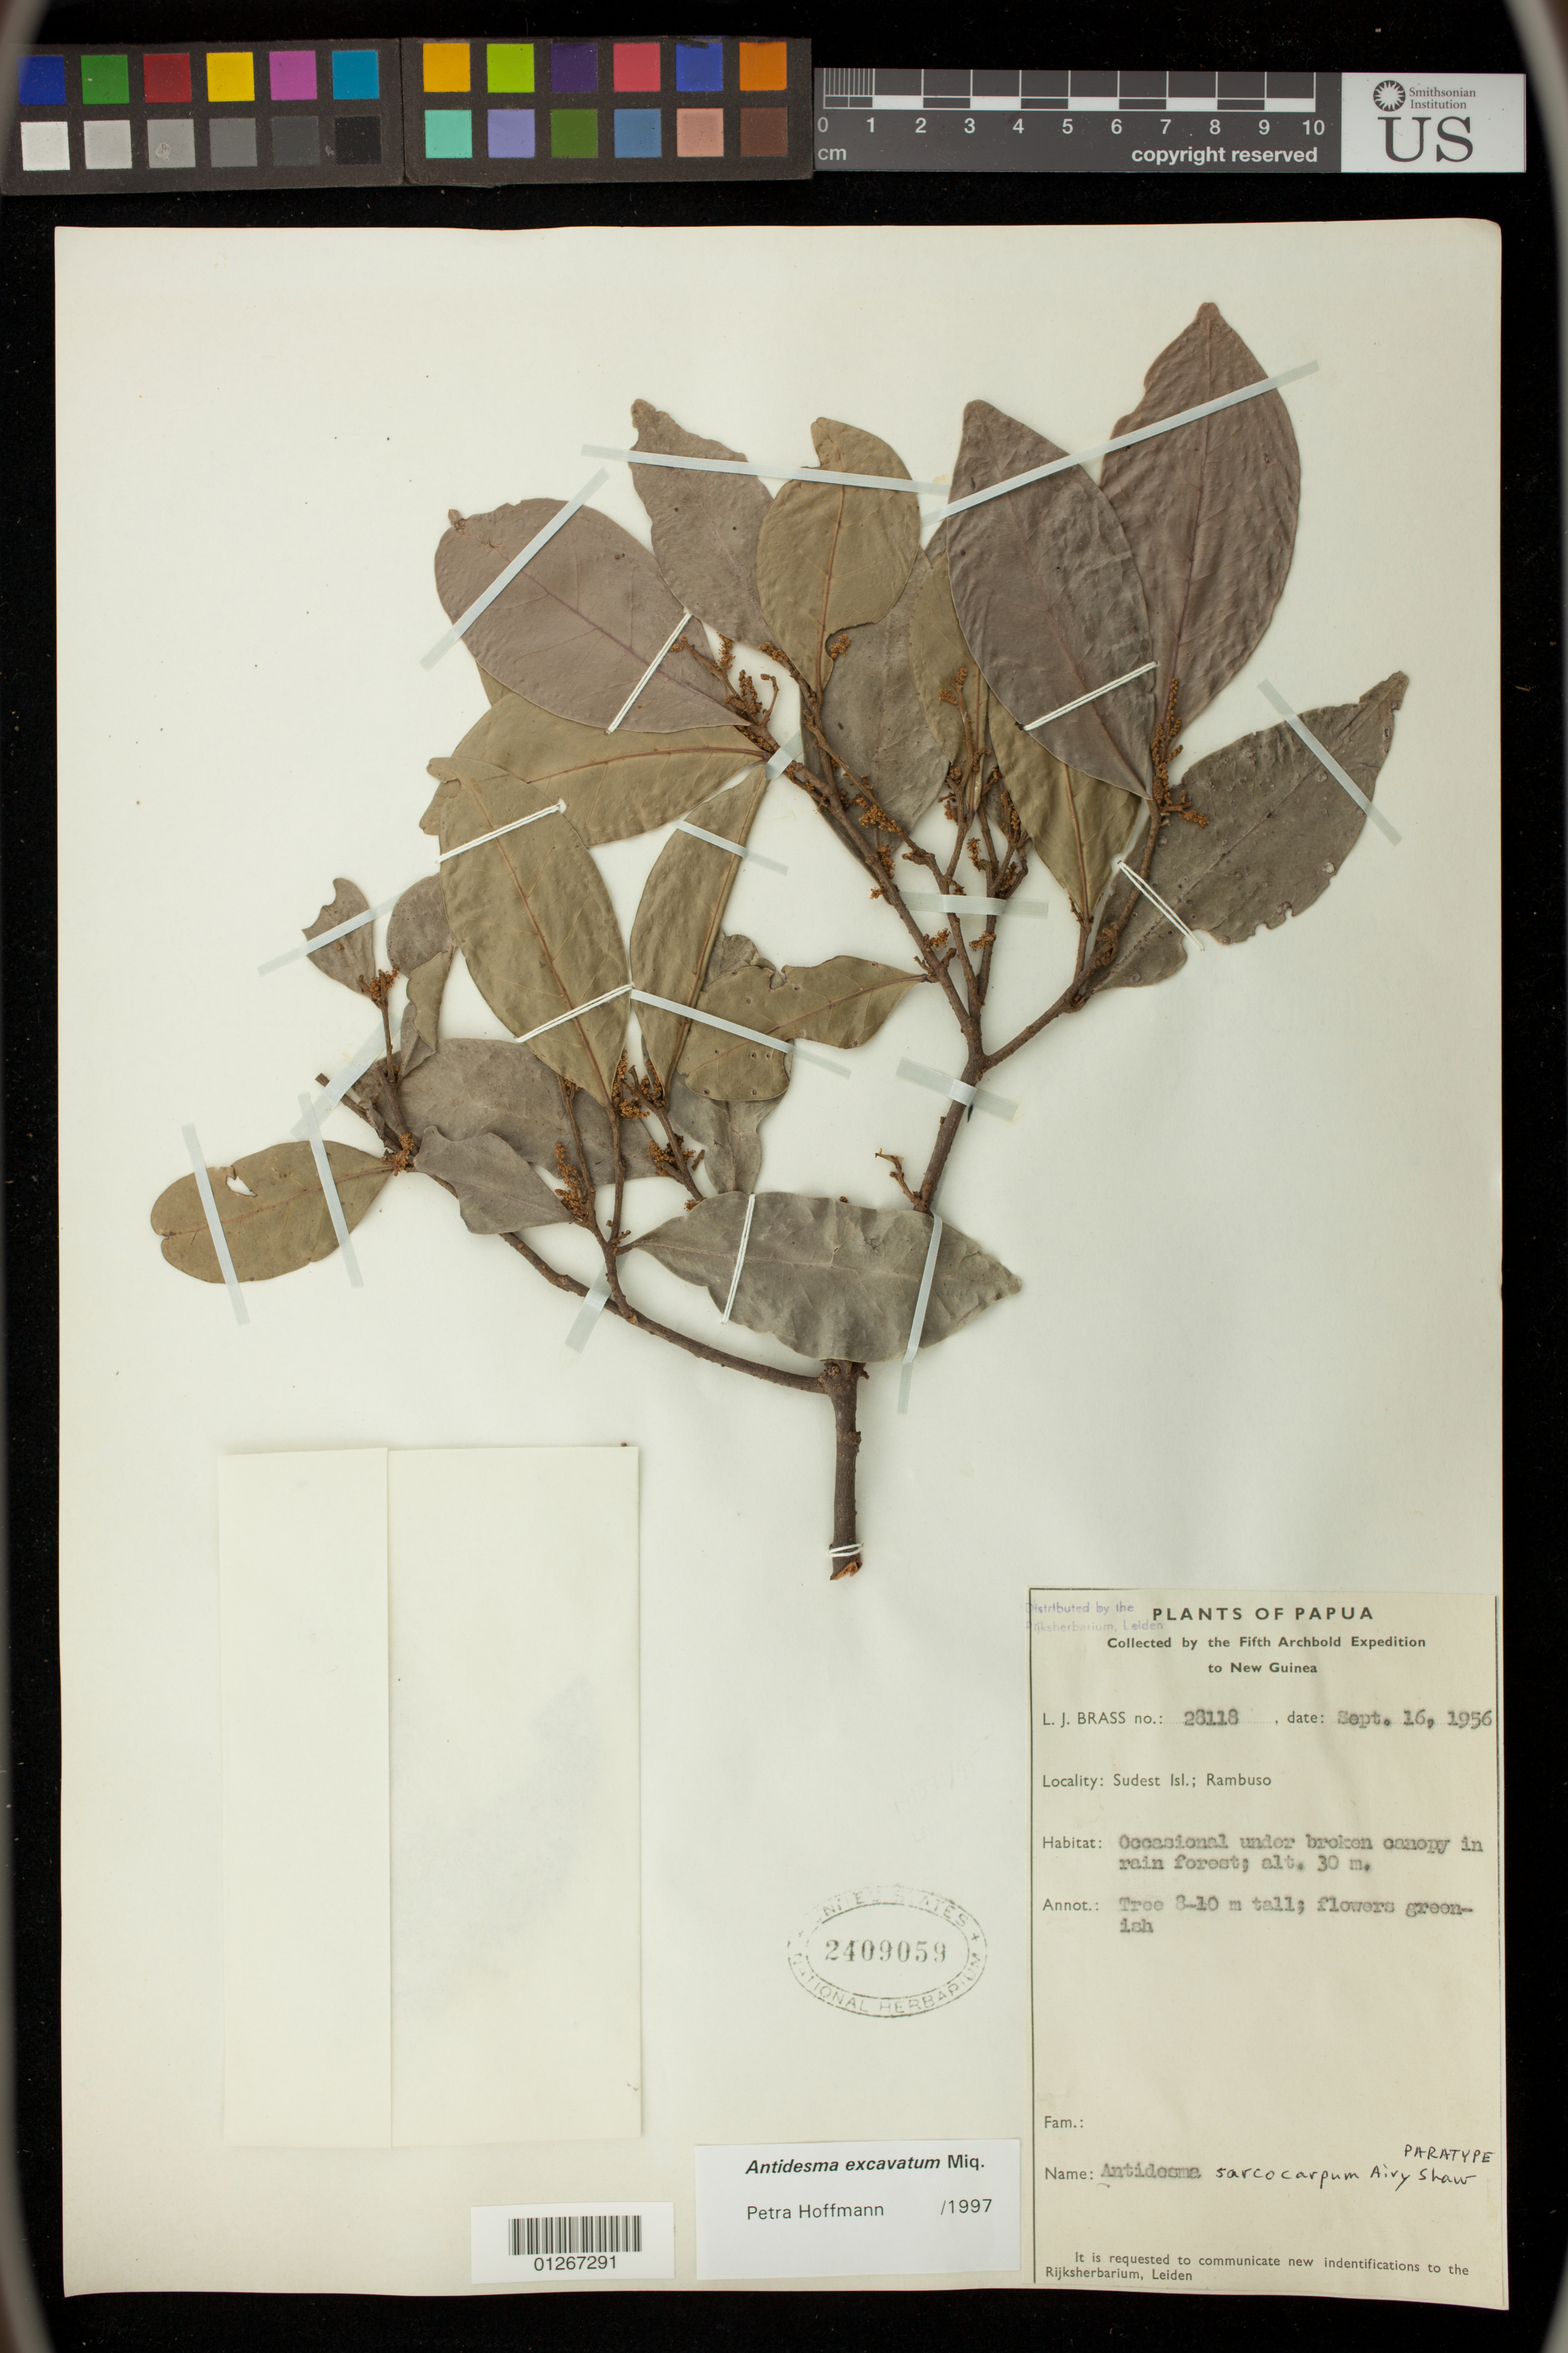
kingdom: Plantae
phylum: Tracheophyta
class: Magnoliopsida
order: Malpighiales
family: Phyllanthaceae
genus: Antidesma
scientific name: Antidesma excavatum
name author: Miq.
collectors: L. J. Brass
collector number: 28118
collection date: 1956-09-16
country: Papua New Guinea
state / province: Milne Bay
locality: Rambuso, Sudest Island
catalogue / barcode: US 2409059